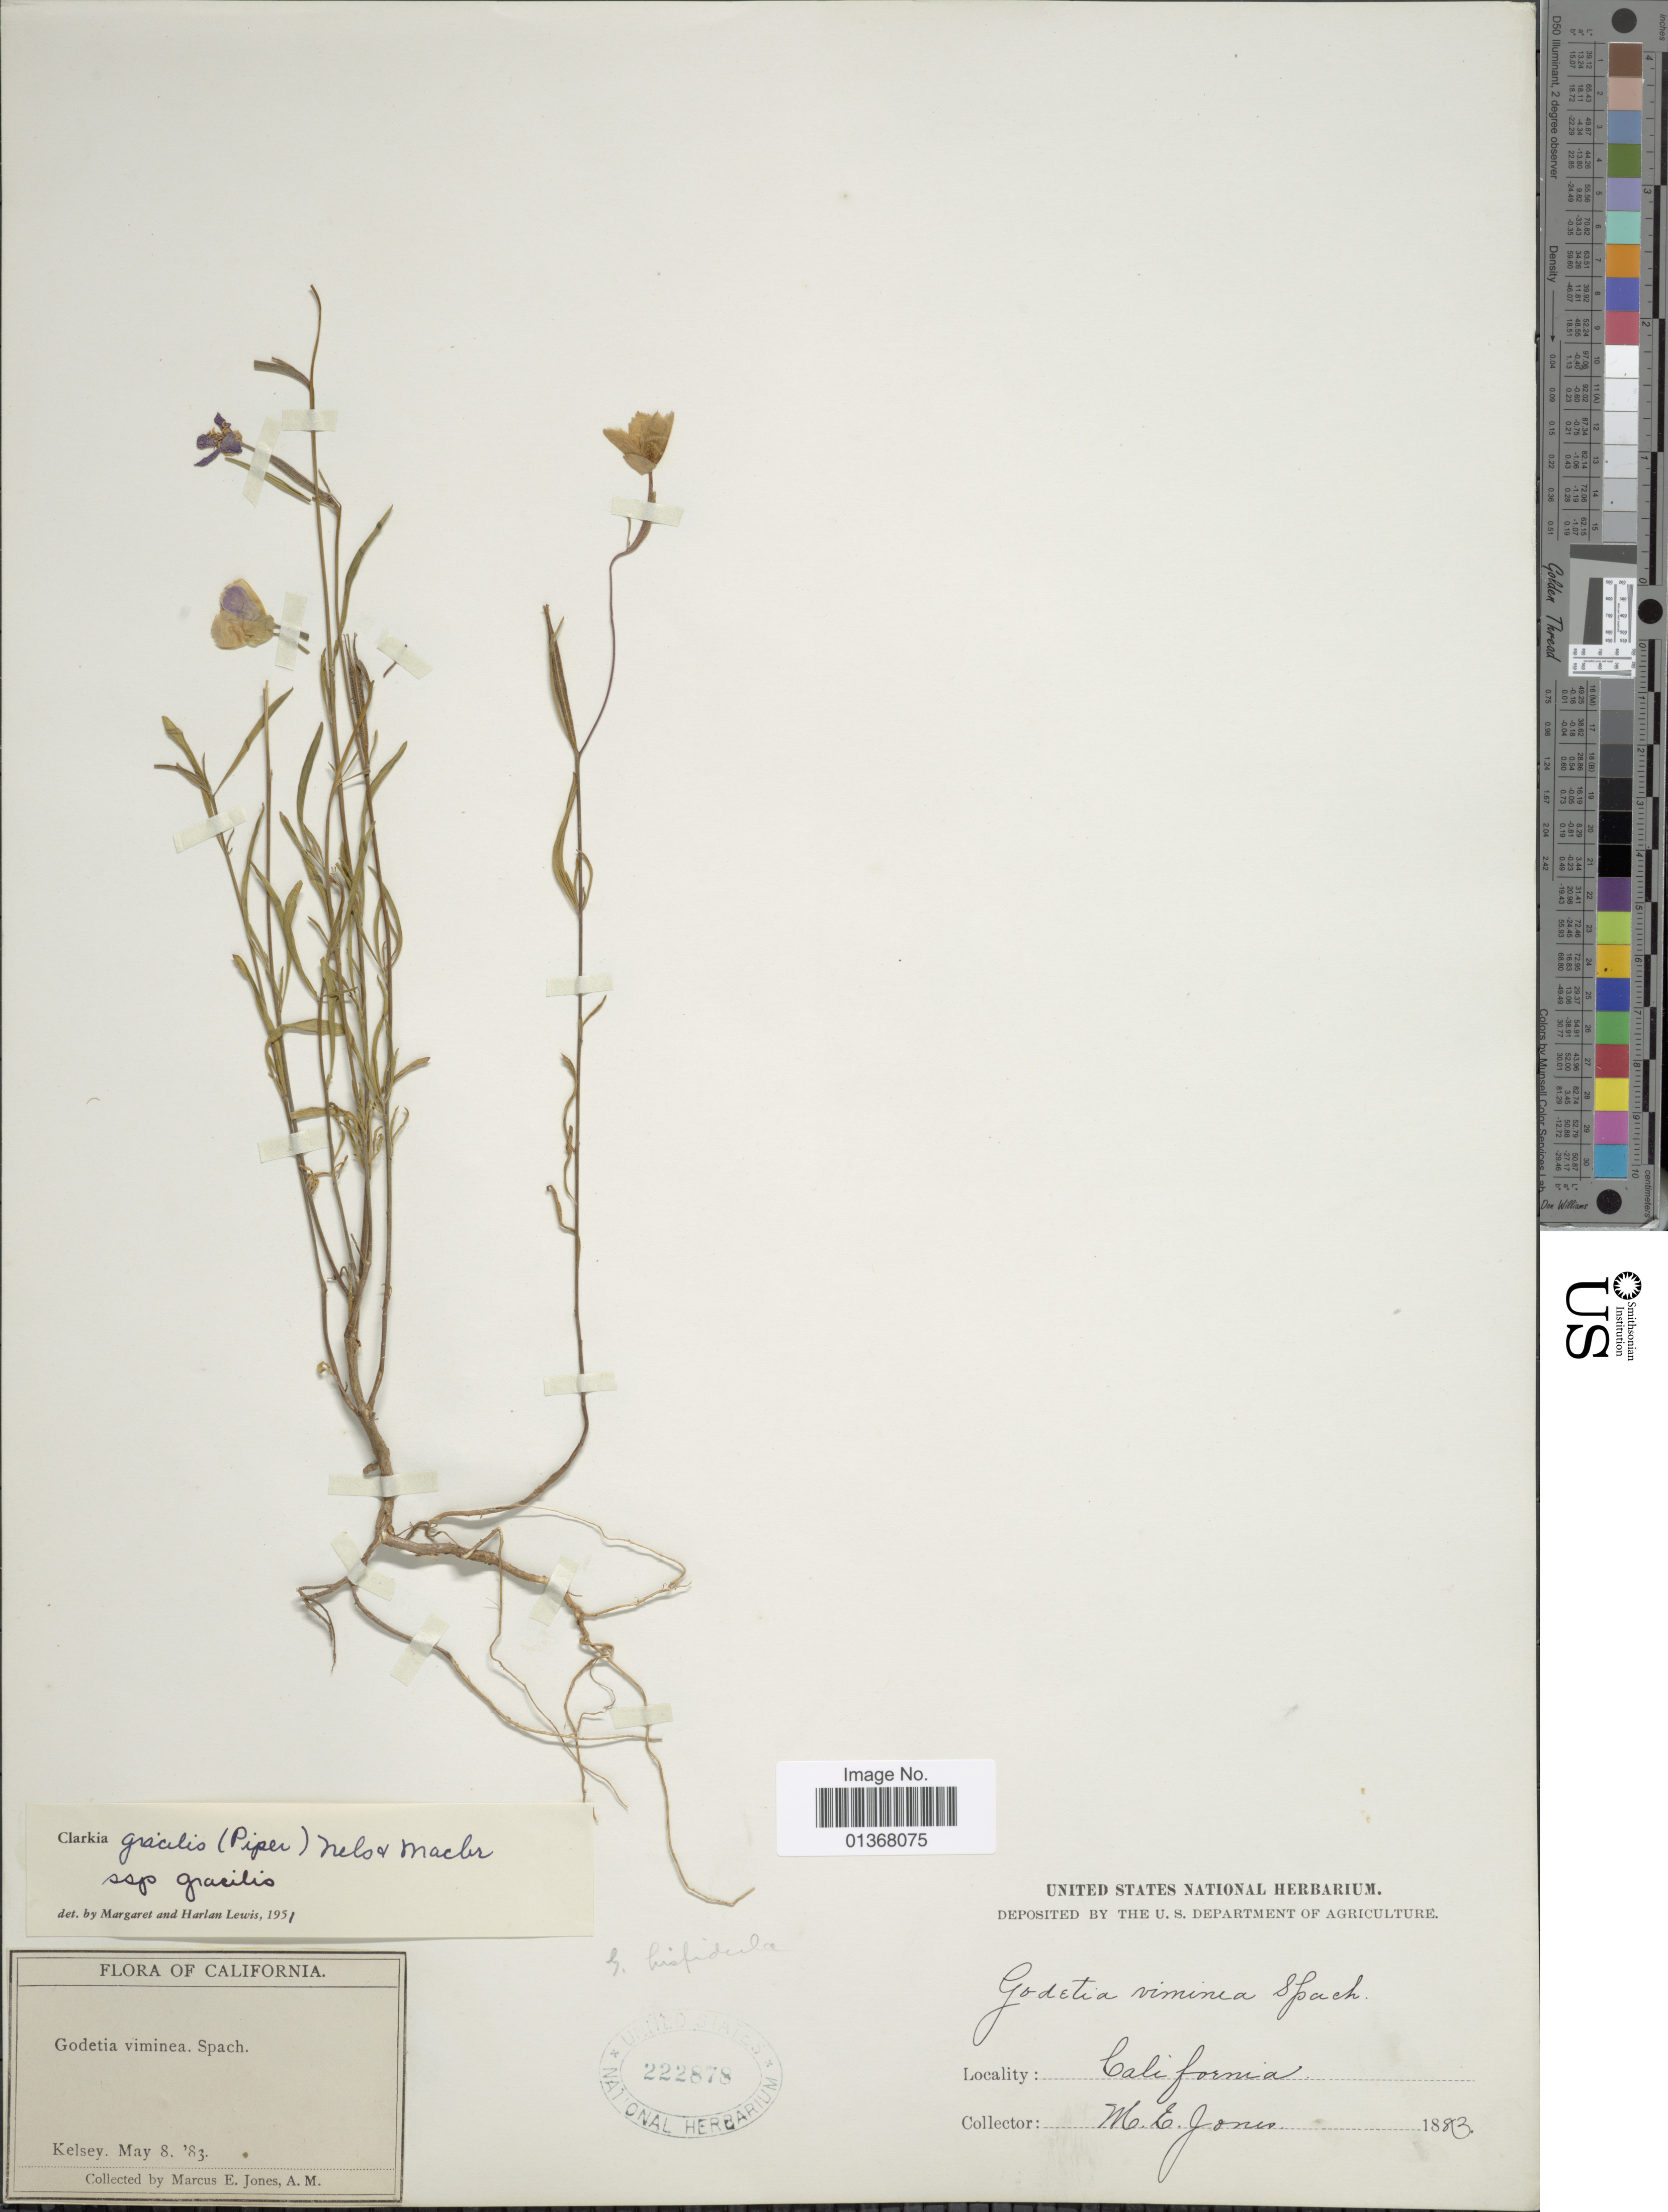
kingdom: Plantae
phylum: Tracheophyta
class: Magnoliopsida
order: Myrtales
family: Onagraceae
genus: Clarkia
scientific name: Clarkia gracilis subsp. gracilis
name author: (Piper) A. Nelson & J.F. Macbr.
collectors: M. E. Jones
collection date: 1883-05-08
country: United States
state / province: California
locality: Kelsey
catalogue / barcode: US 222878